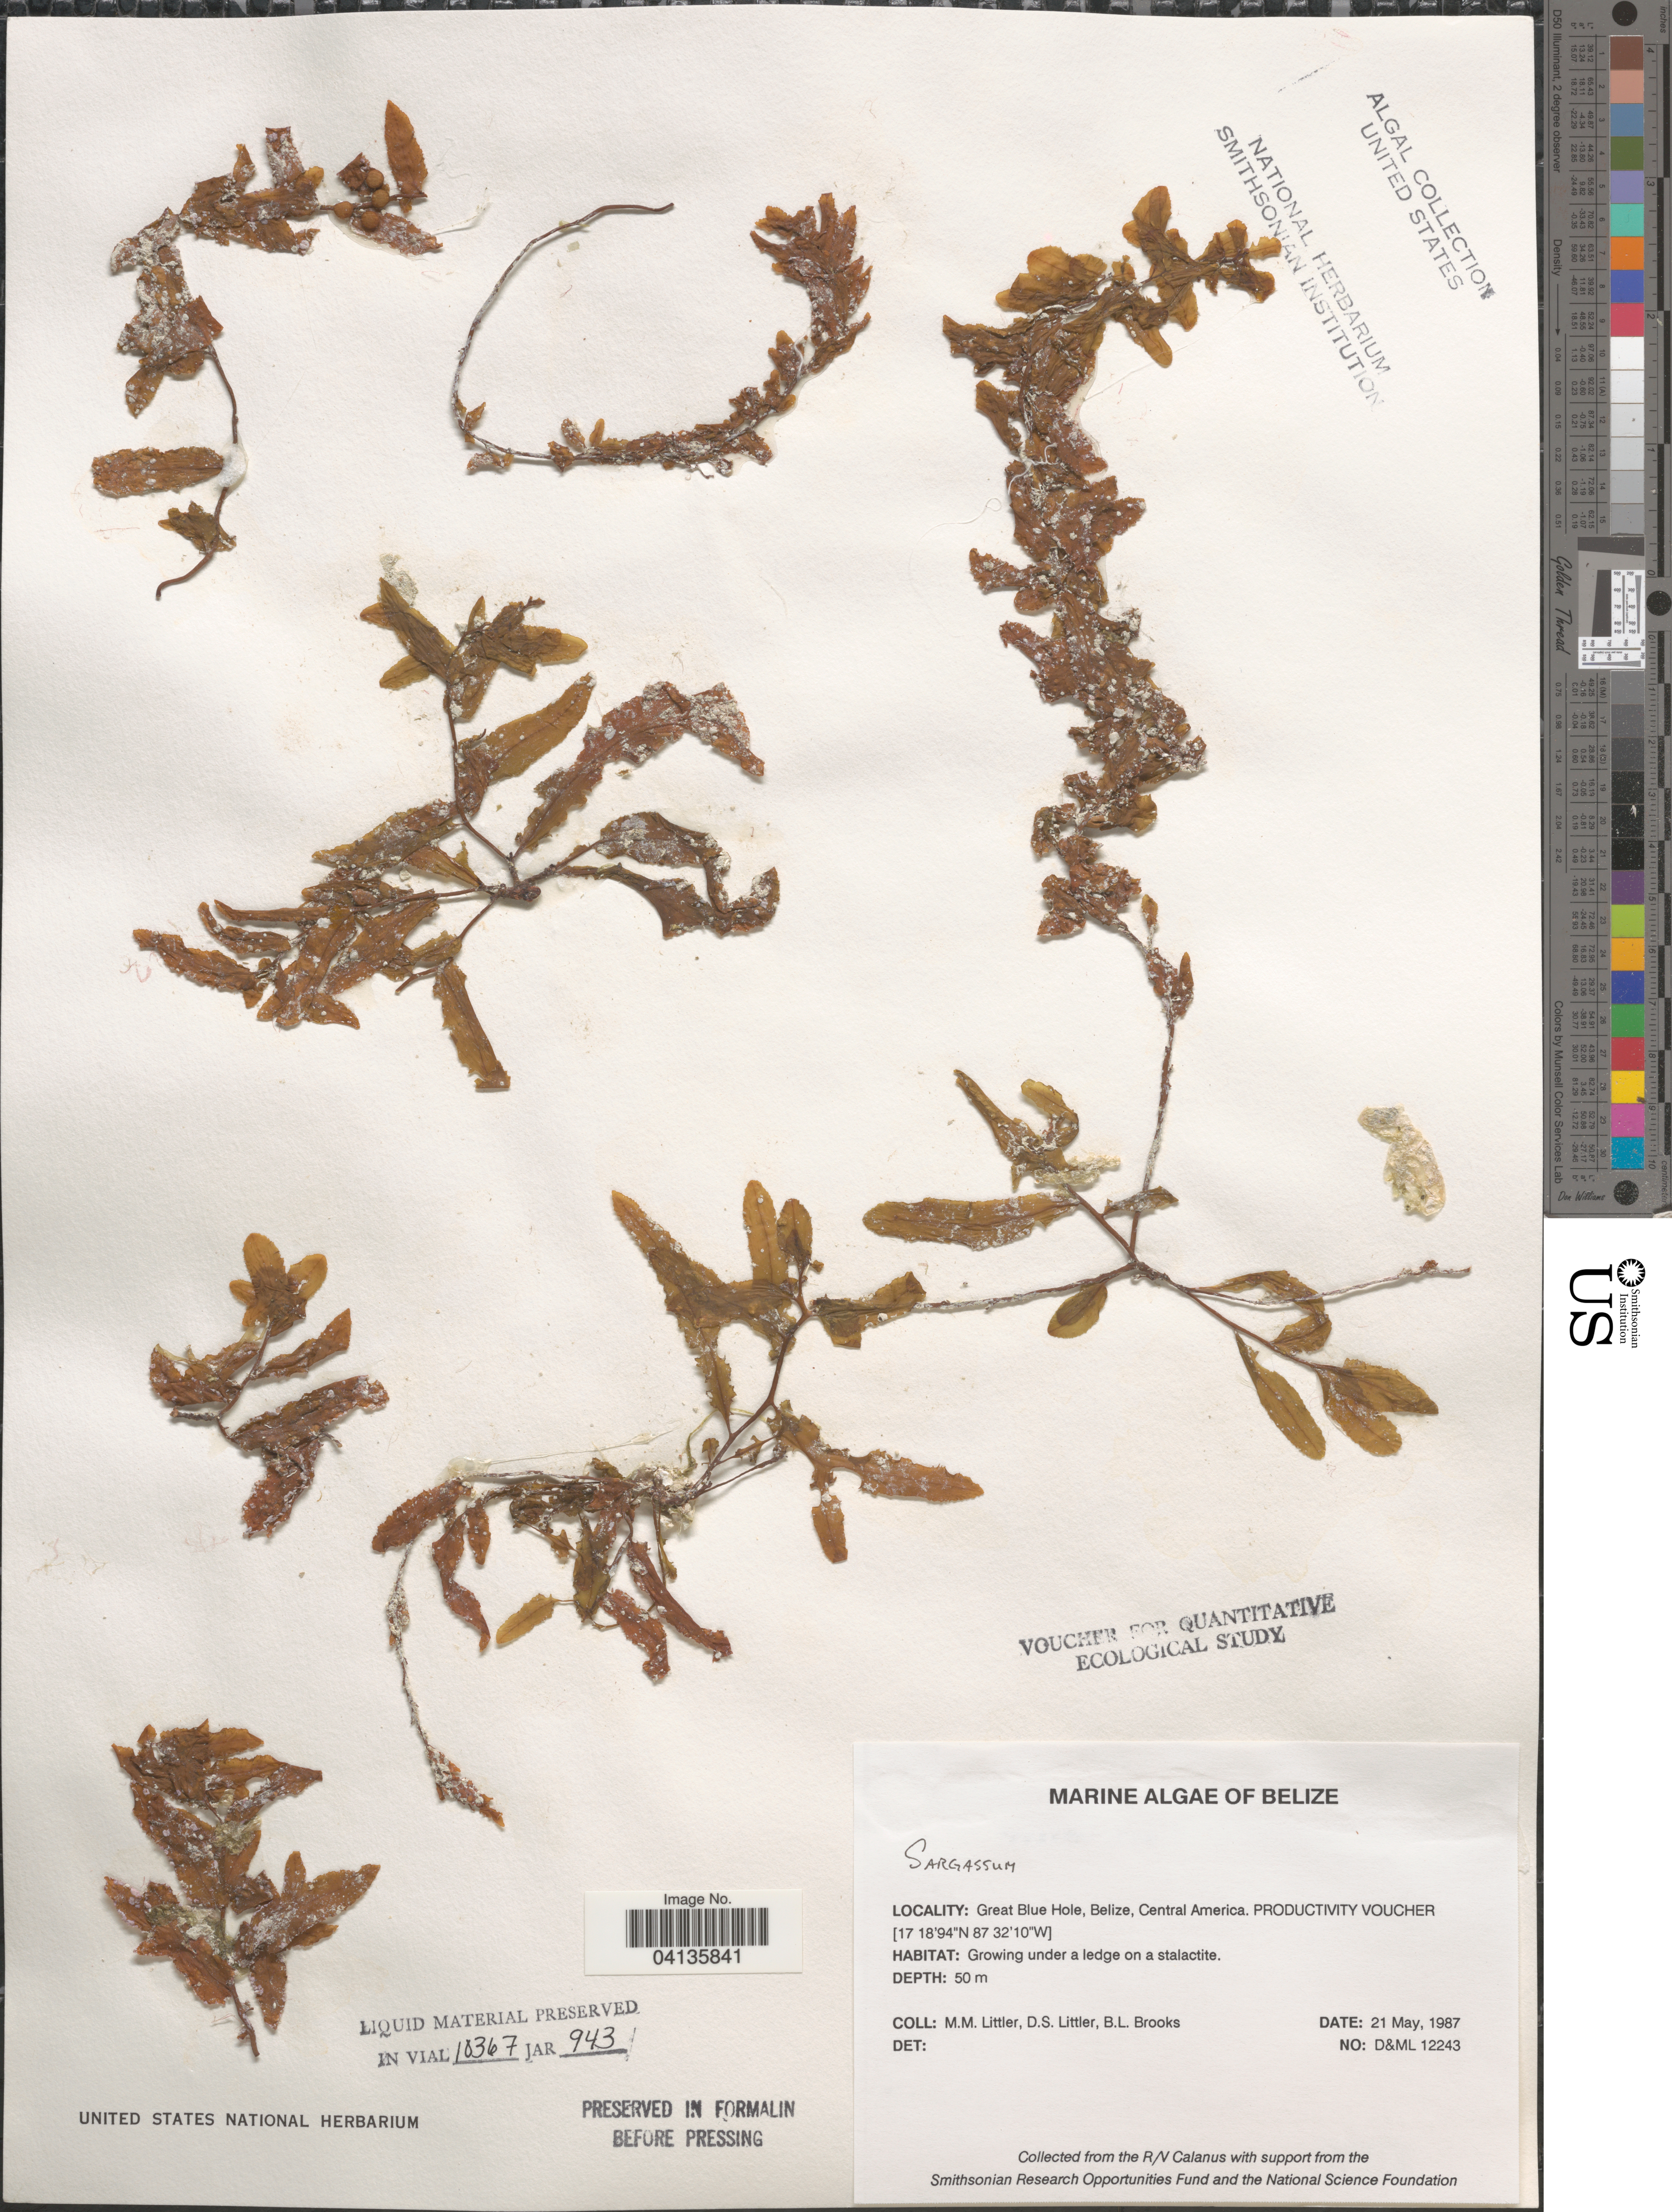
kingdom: Chromista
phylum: Ochrophyta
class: Phaeophyceae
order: Fucales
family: Sargassaceae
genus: Sargassum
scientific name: Sargassum sp.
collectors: D. S. Littler & B. Brooks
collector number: D&ML 12243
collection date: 1987-05-21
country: Belize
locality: Great Blue Hole.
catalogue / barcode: US 238684